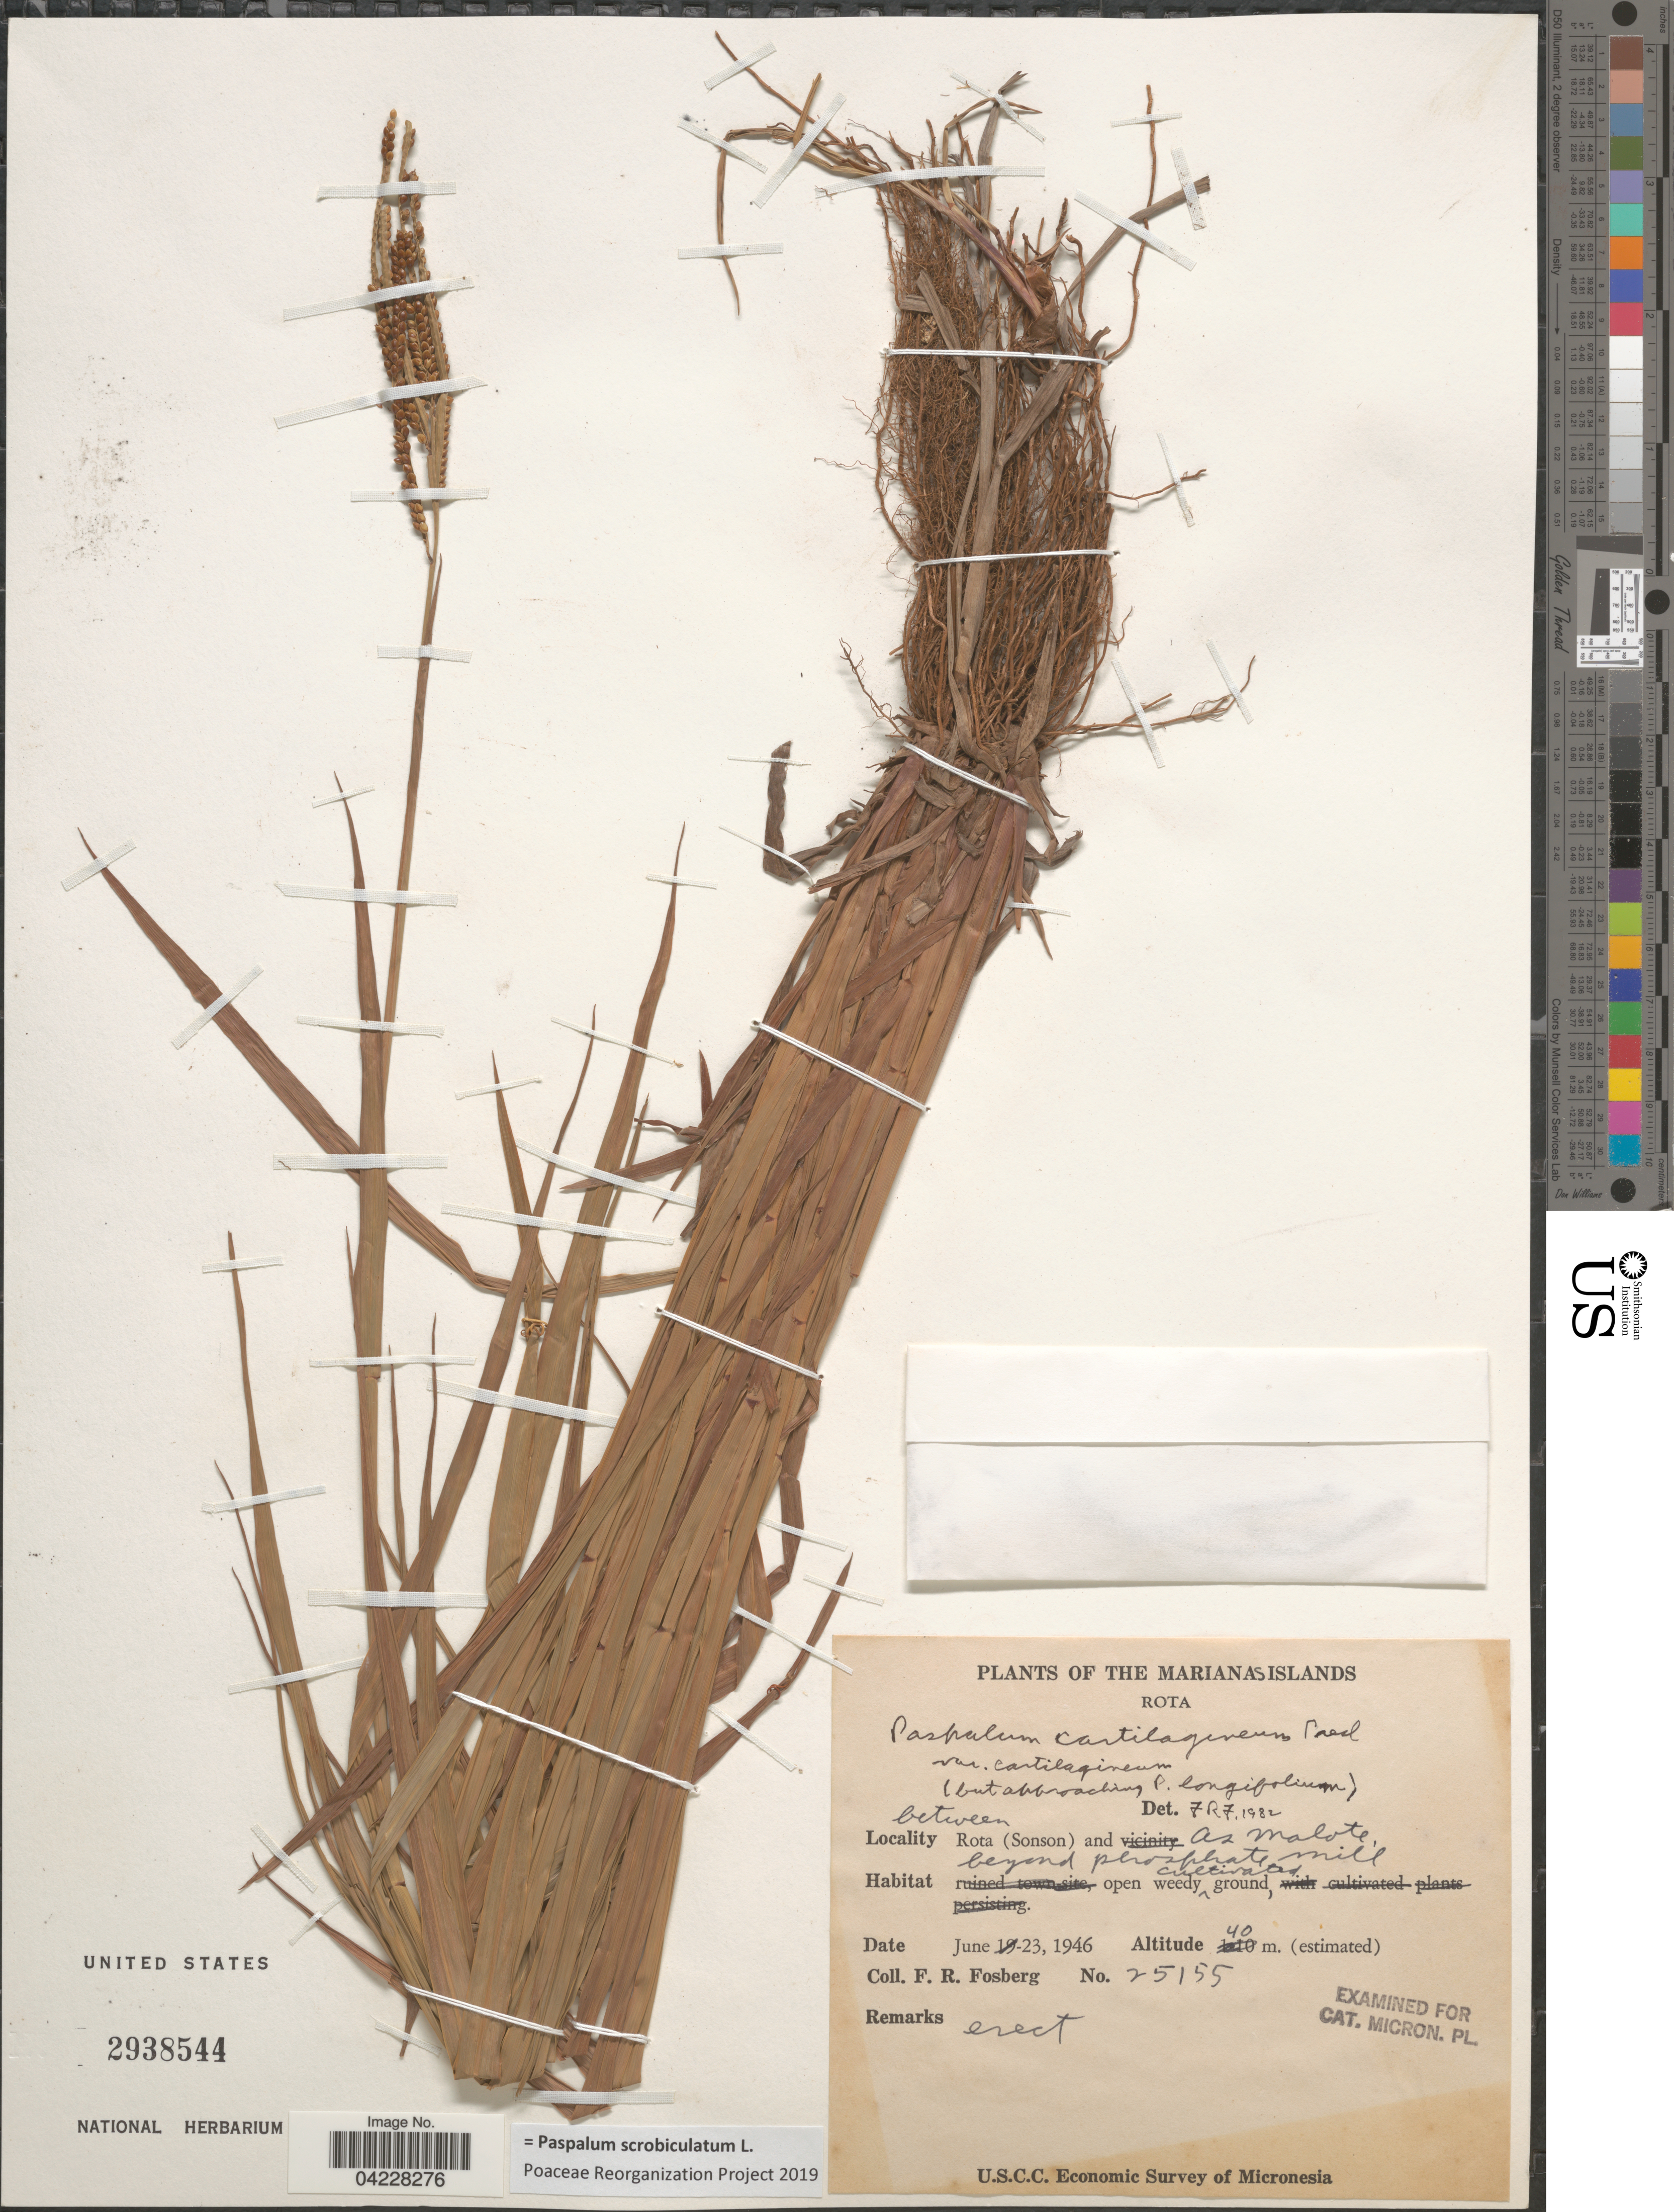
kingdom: Plantae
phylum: Tracheophyta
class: Liliopsida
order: Poales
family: Poaceae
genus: Paspalum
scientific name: Paspalum scrobiculatum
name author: L.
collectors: F. R. Fosberg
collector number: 25155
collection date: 1946-06-23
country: Northern Mariana Islands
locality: The Marianas Islands. Rota. (Sonson) and As Malote beyond phosphate mill. U.S.C.C. Economic Survey of Micronesia.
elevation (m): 40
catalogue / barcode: US 2938544